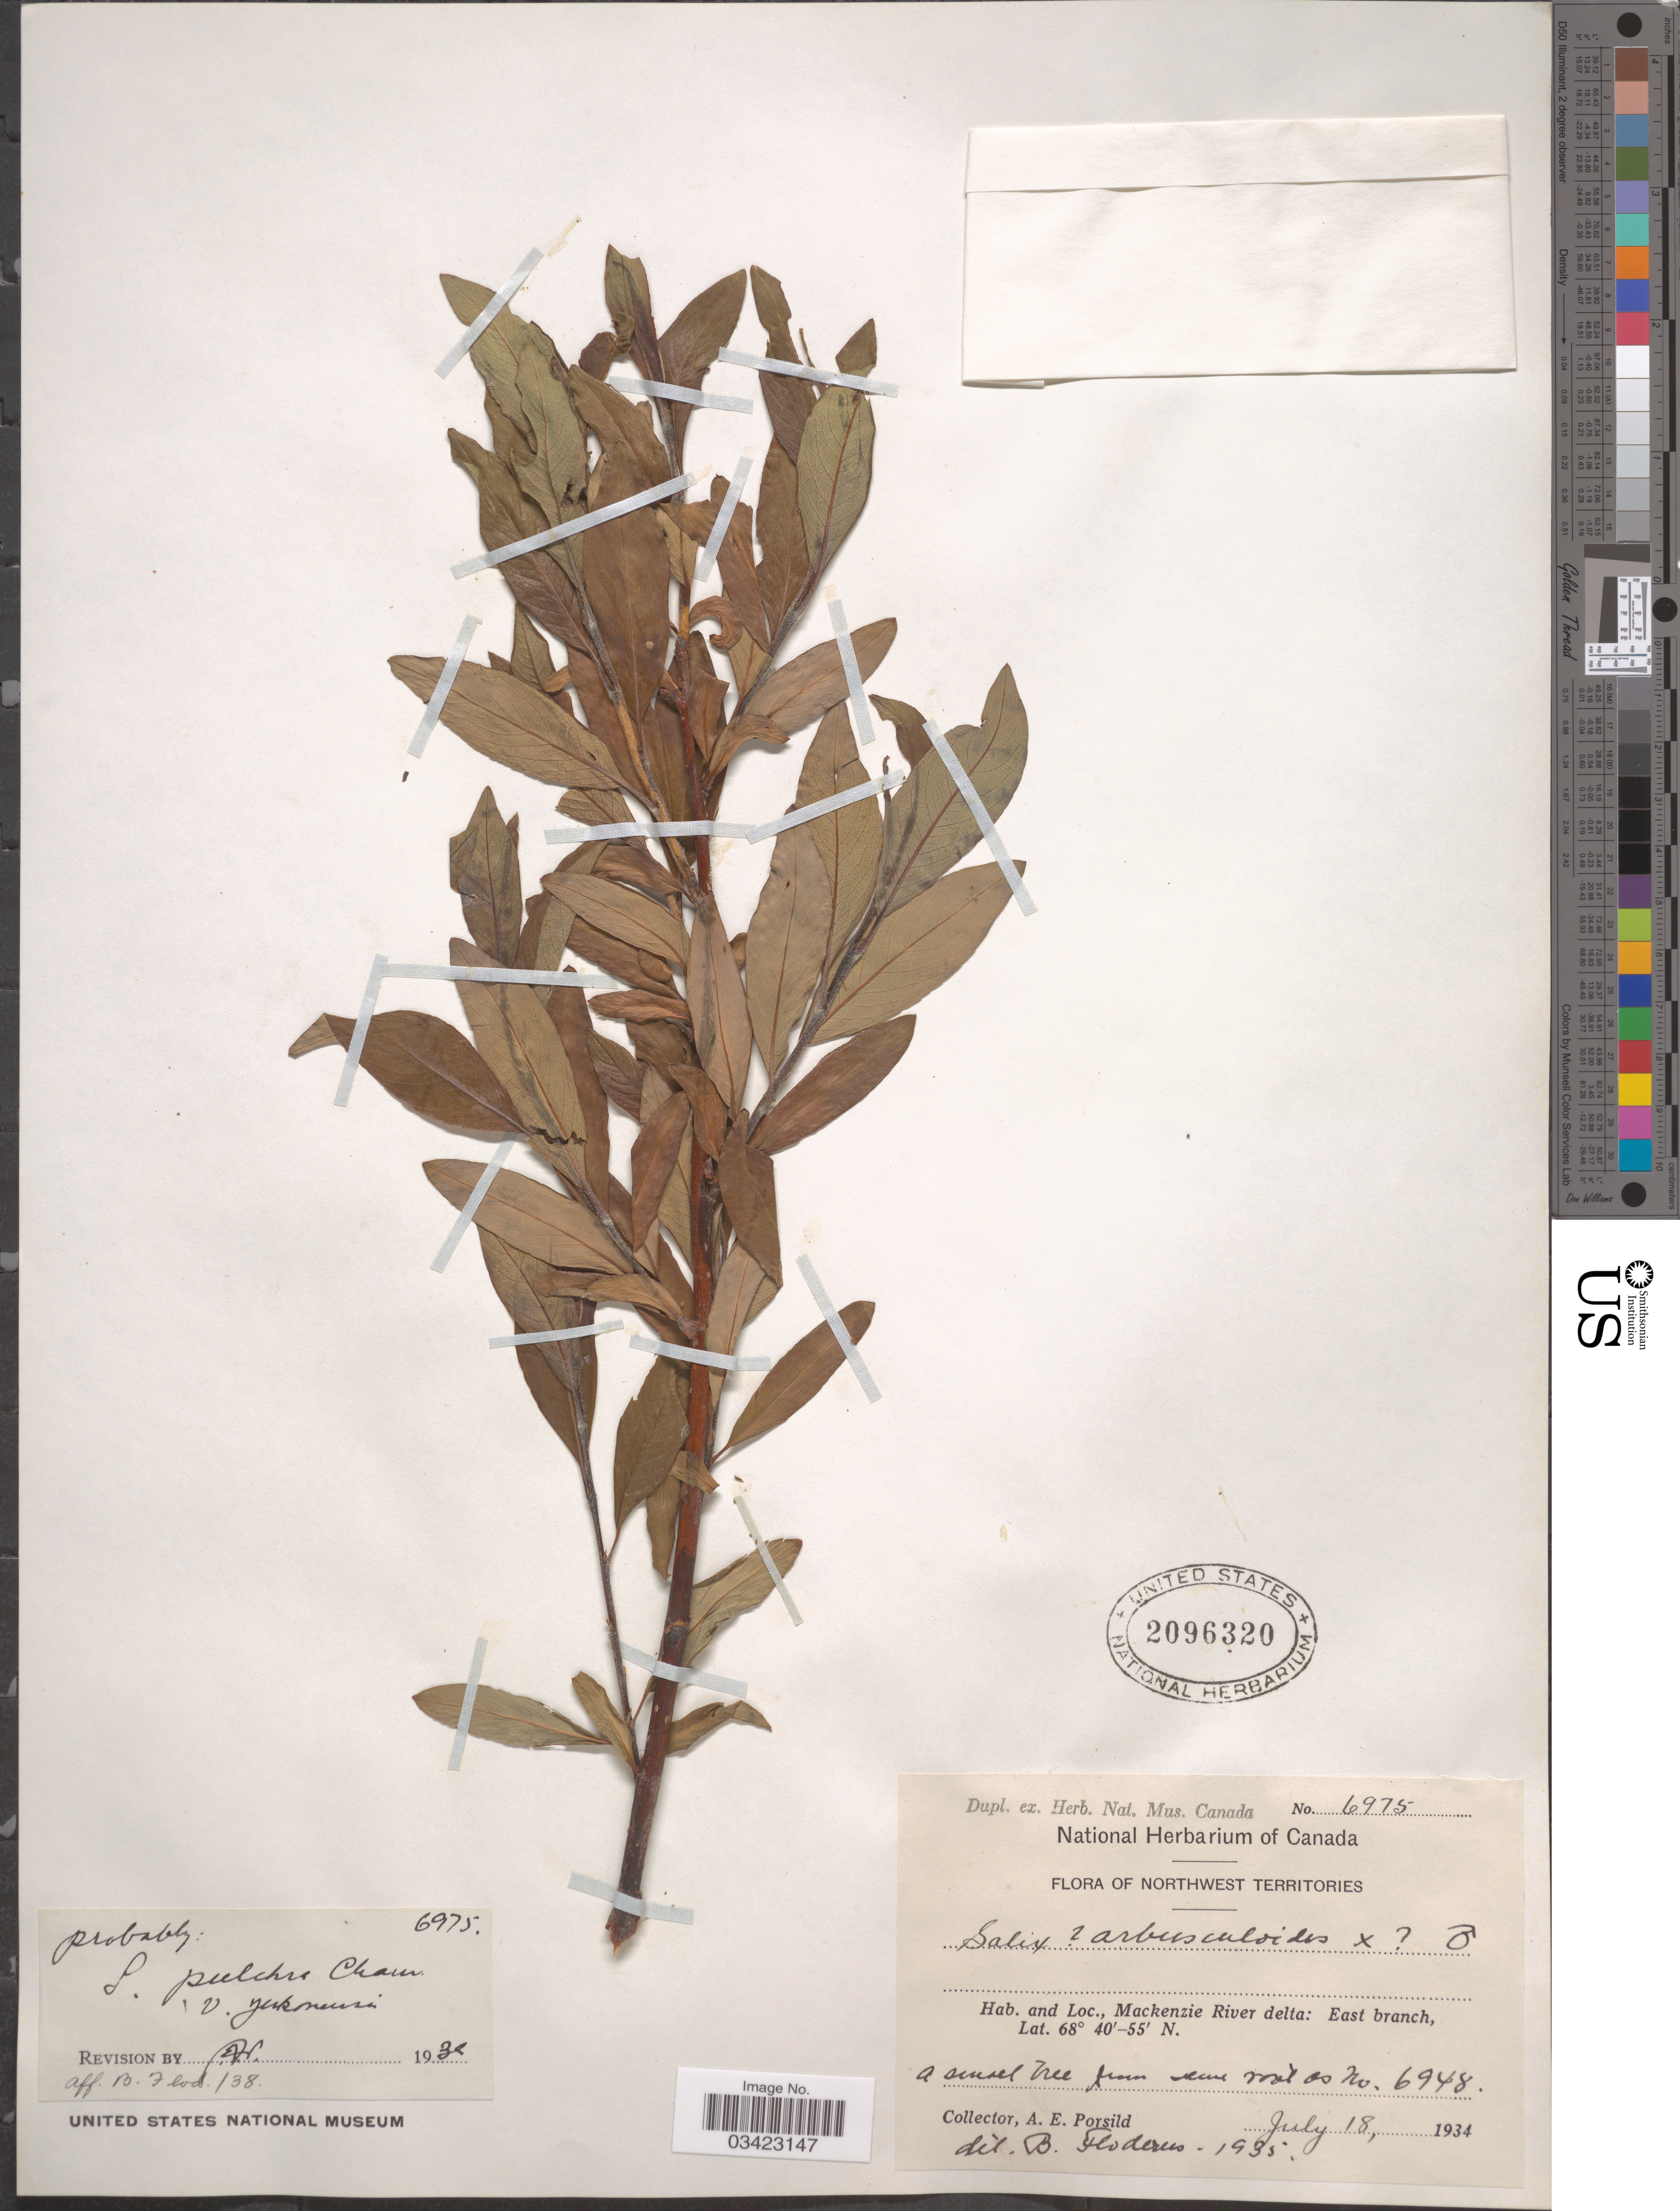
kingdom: Plantae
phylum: Tracheophyta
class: Magnoliopsida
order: Malpighiales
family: Salicaceae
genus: Salix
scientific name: Salix arbusculoides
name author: Andersson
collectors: A. E. Porsild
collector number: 6975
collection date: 1934-07-18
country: Canada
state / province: Northwest Territories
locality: Mackenzie River delta: East branch.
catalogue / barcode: US 2096320